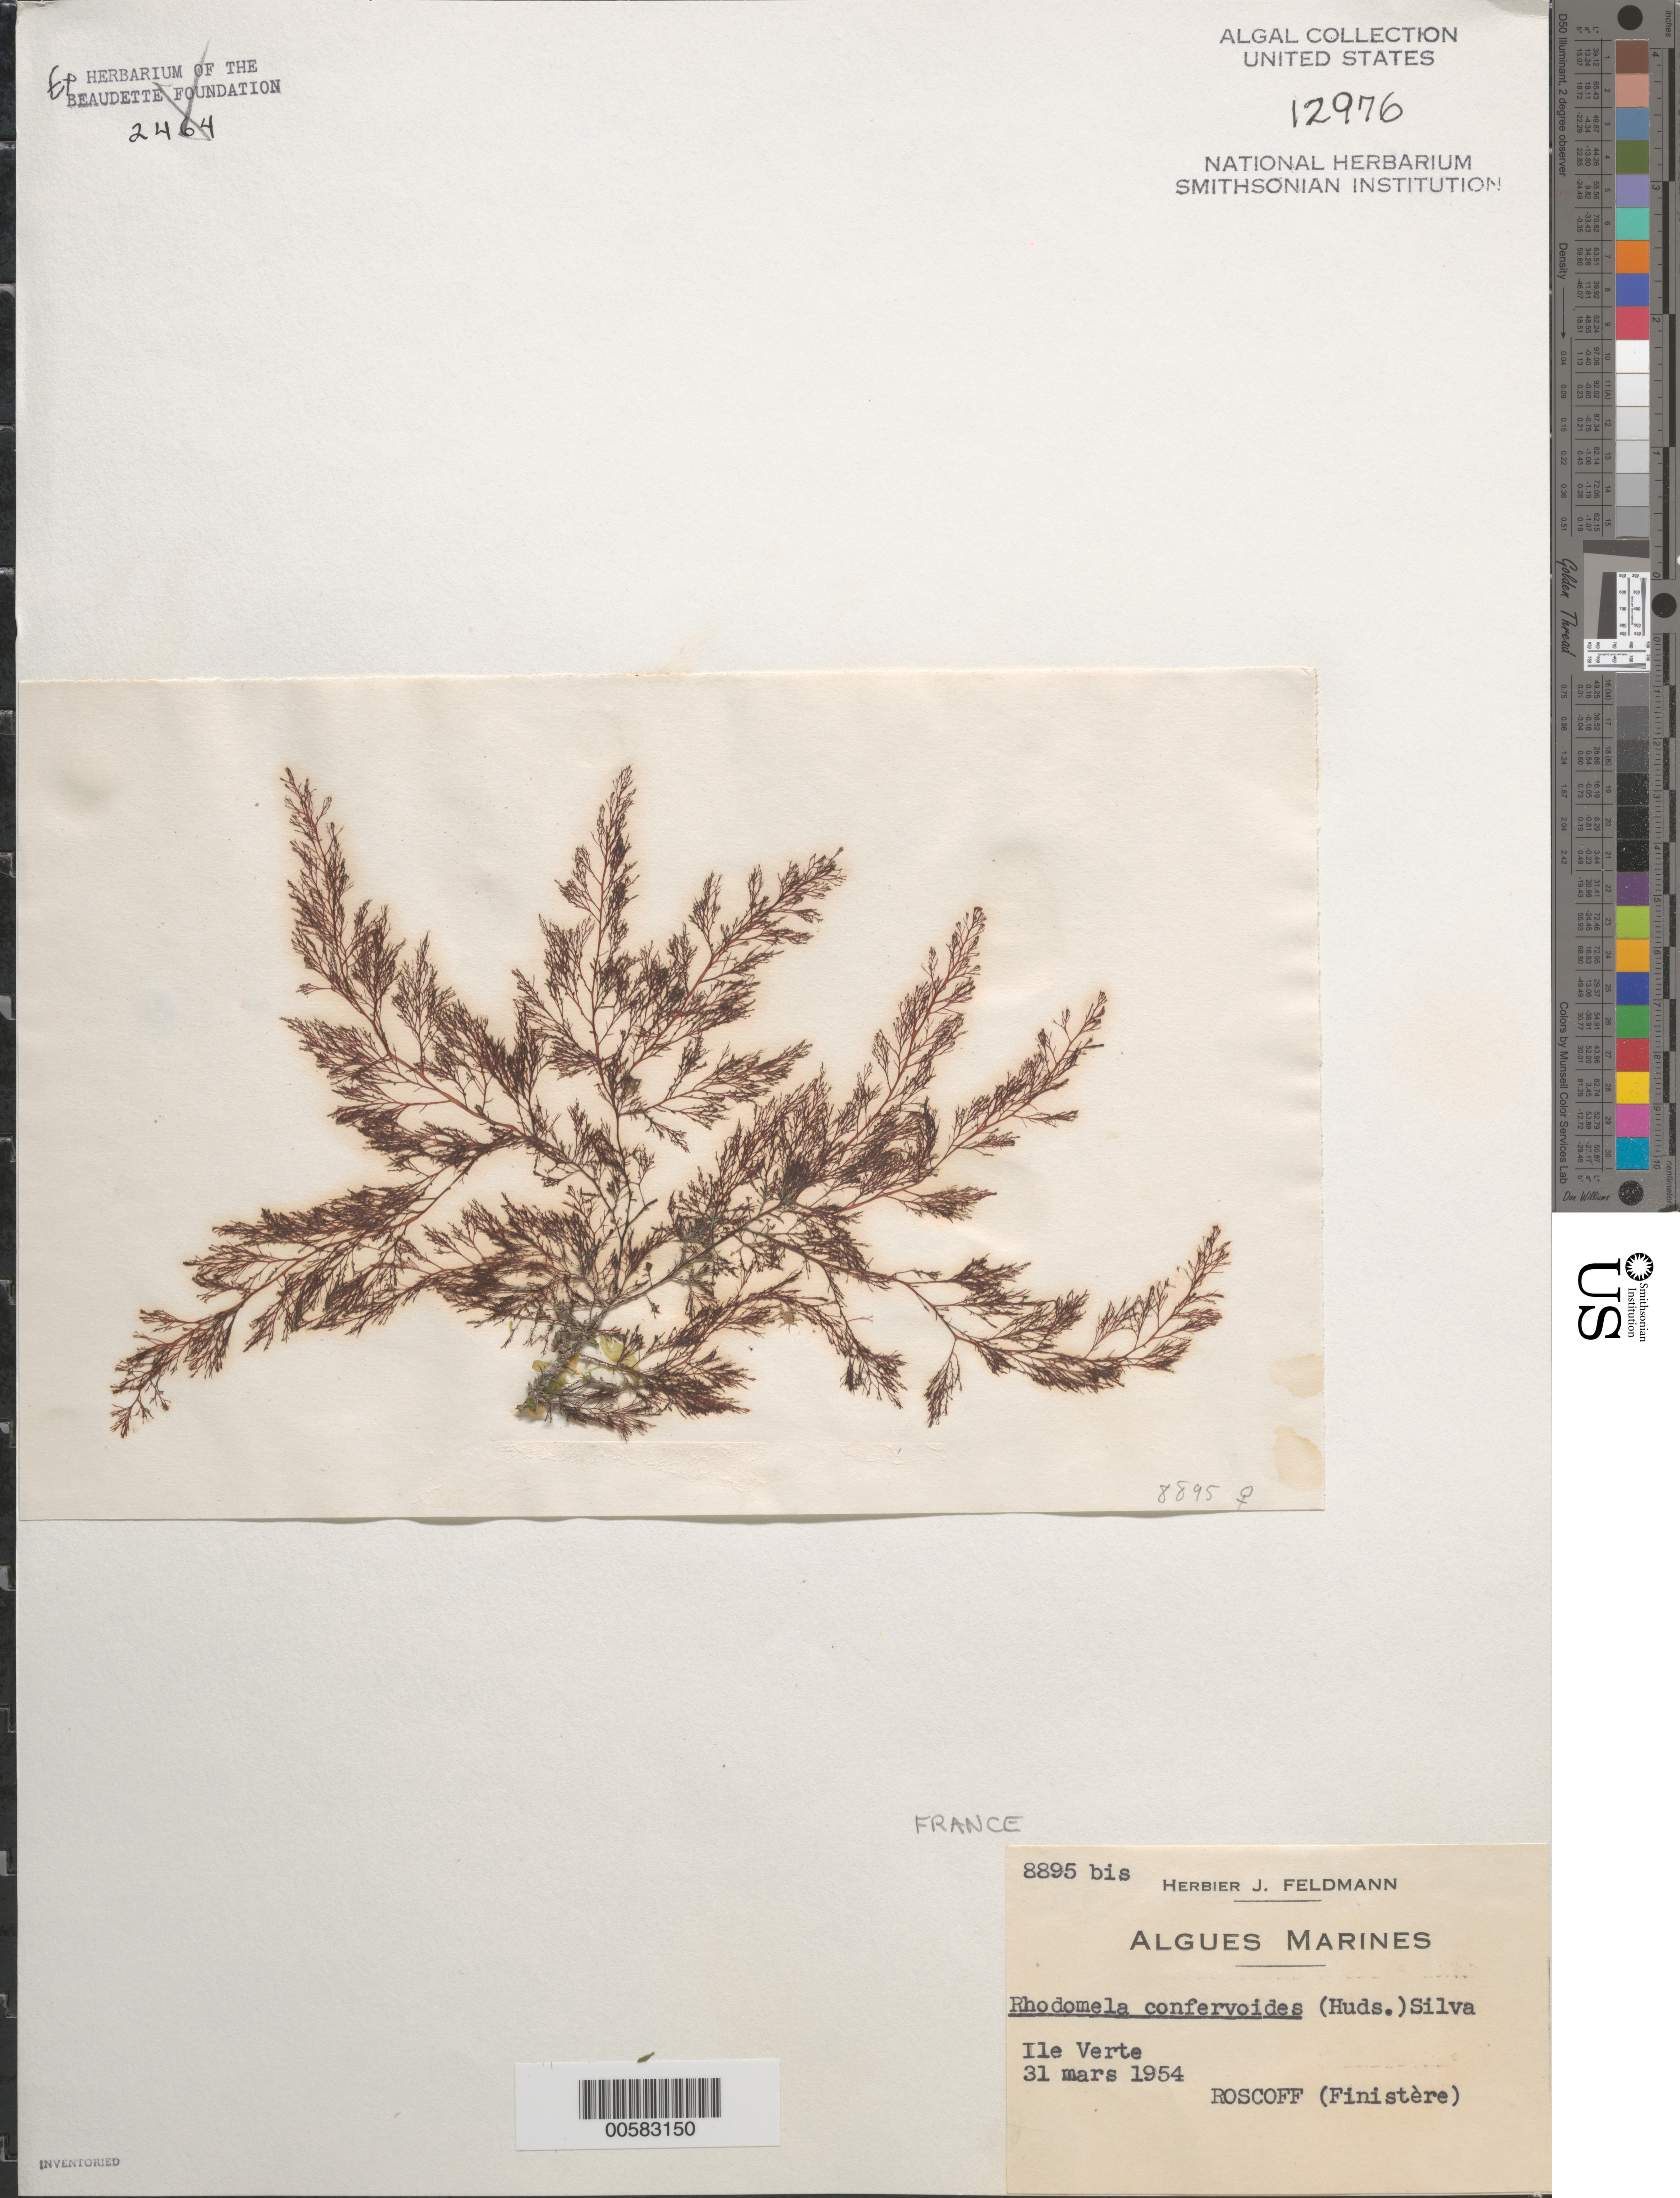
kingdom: Plantae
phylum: Rhodophyta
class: Florideophyceae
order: Ceramiales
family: Rhodomelaceae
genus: Rhodomela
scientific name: Rhodomela confervoides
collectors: J. Feldmann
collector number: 8895 Bis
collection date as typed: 31 Mar 1954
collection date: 1954-03-31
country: France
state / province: Bretagne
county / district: Finistère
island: Ile Verte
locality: Roscoff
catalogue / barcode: US 12976